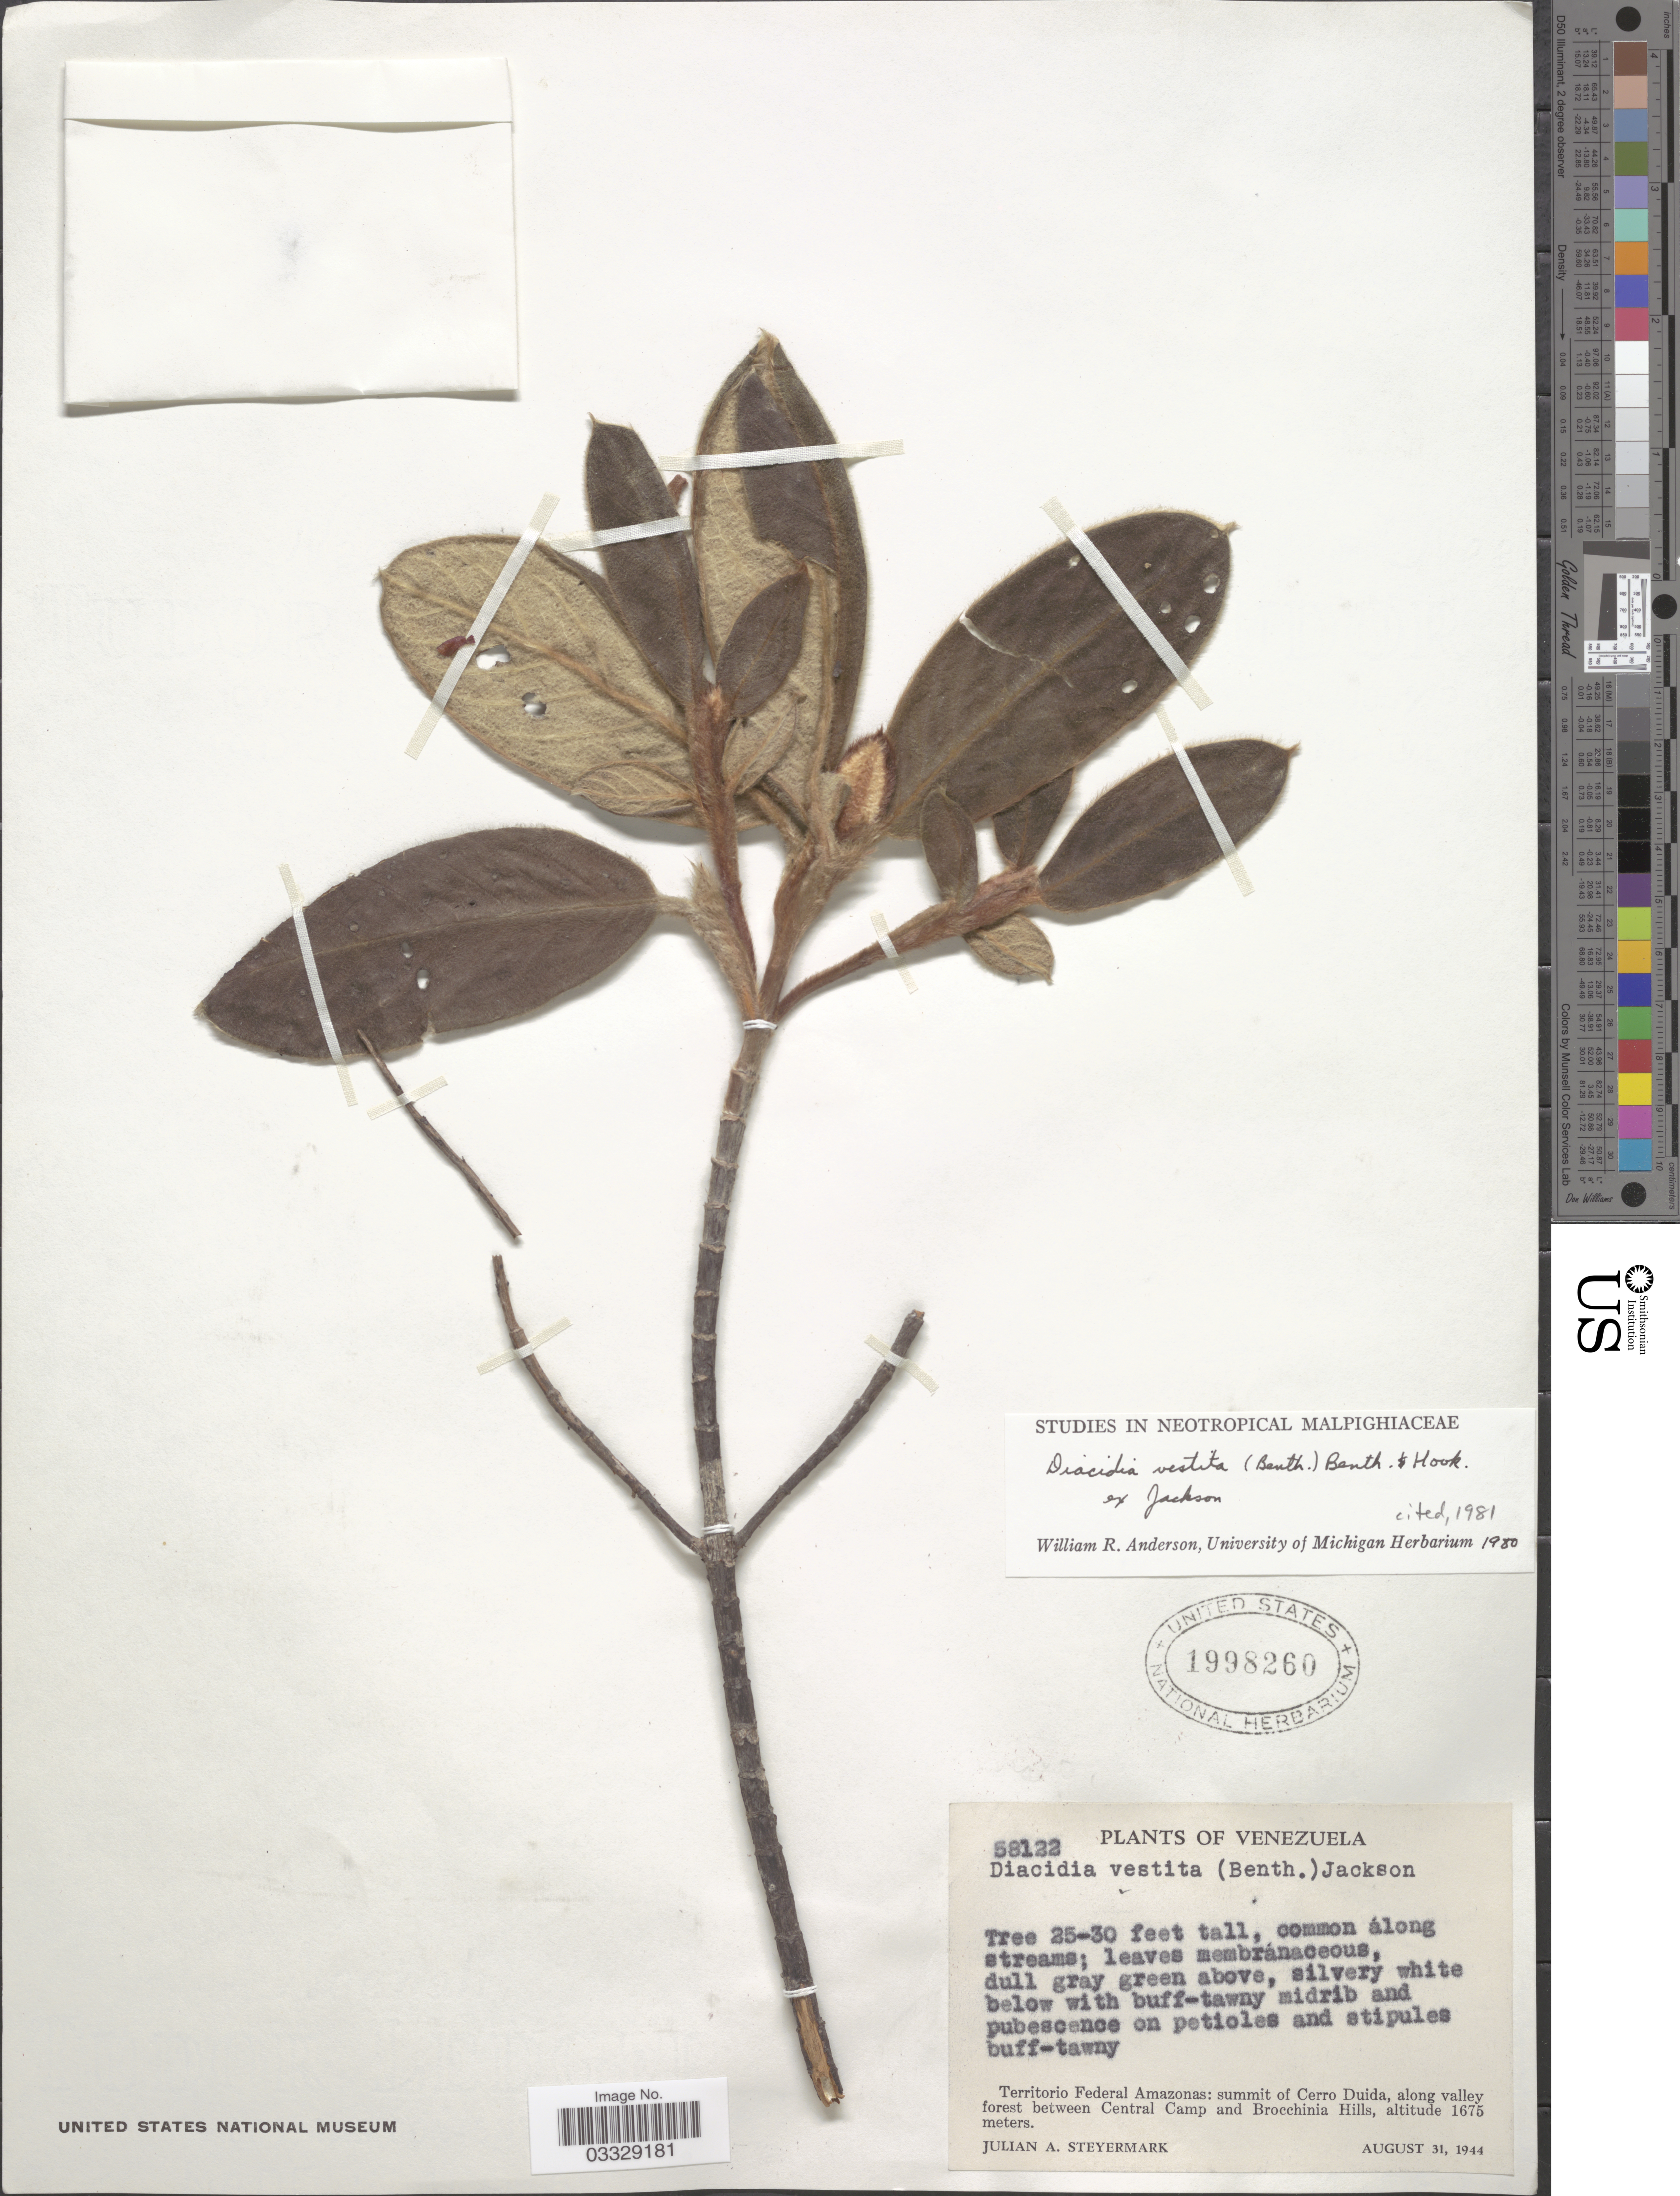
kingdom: Plantae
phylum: Tracheophyta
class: Magnoliopsida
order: Malpighiales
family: Malpighiaceae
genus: Diacidia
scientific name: Diacidia vestita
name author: (Benth.) Benth. & Hook. f. ex B.D. Jacks.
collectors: J. Steyermark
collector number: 58122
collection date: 1944-08-31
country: Venezuela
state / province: Amazonas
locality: Territorio Federal Amazonas: summit of Cerro Duida, along valley forest between Central Camp and Brocchinia Hills.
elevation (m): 1675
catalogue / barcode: US 1998260